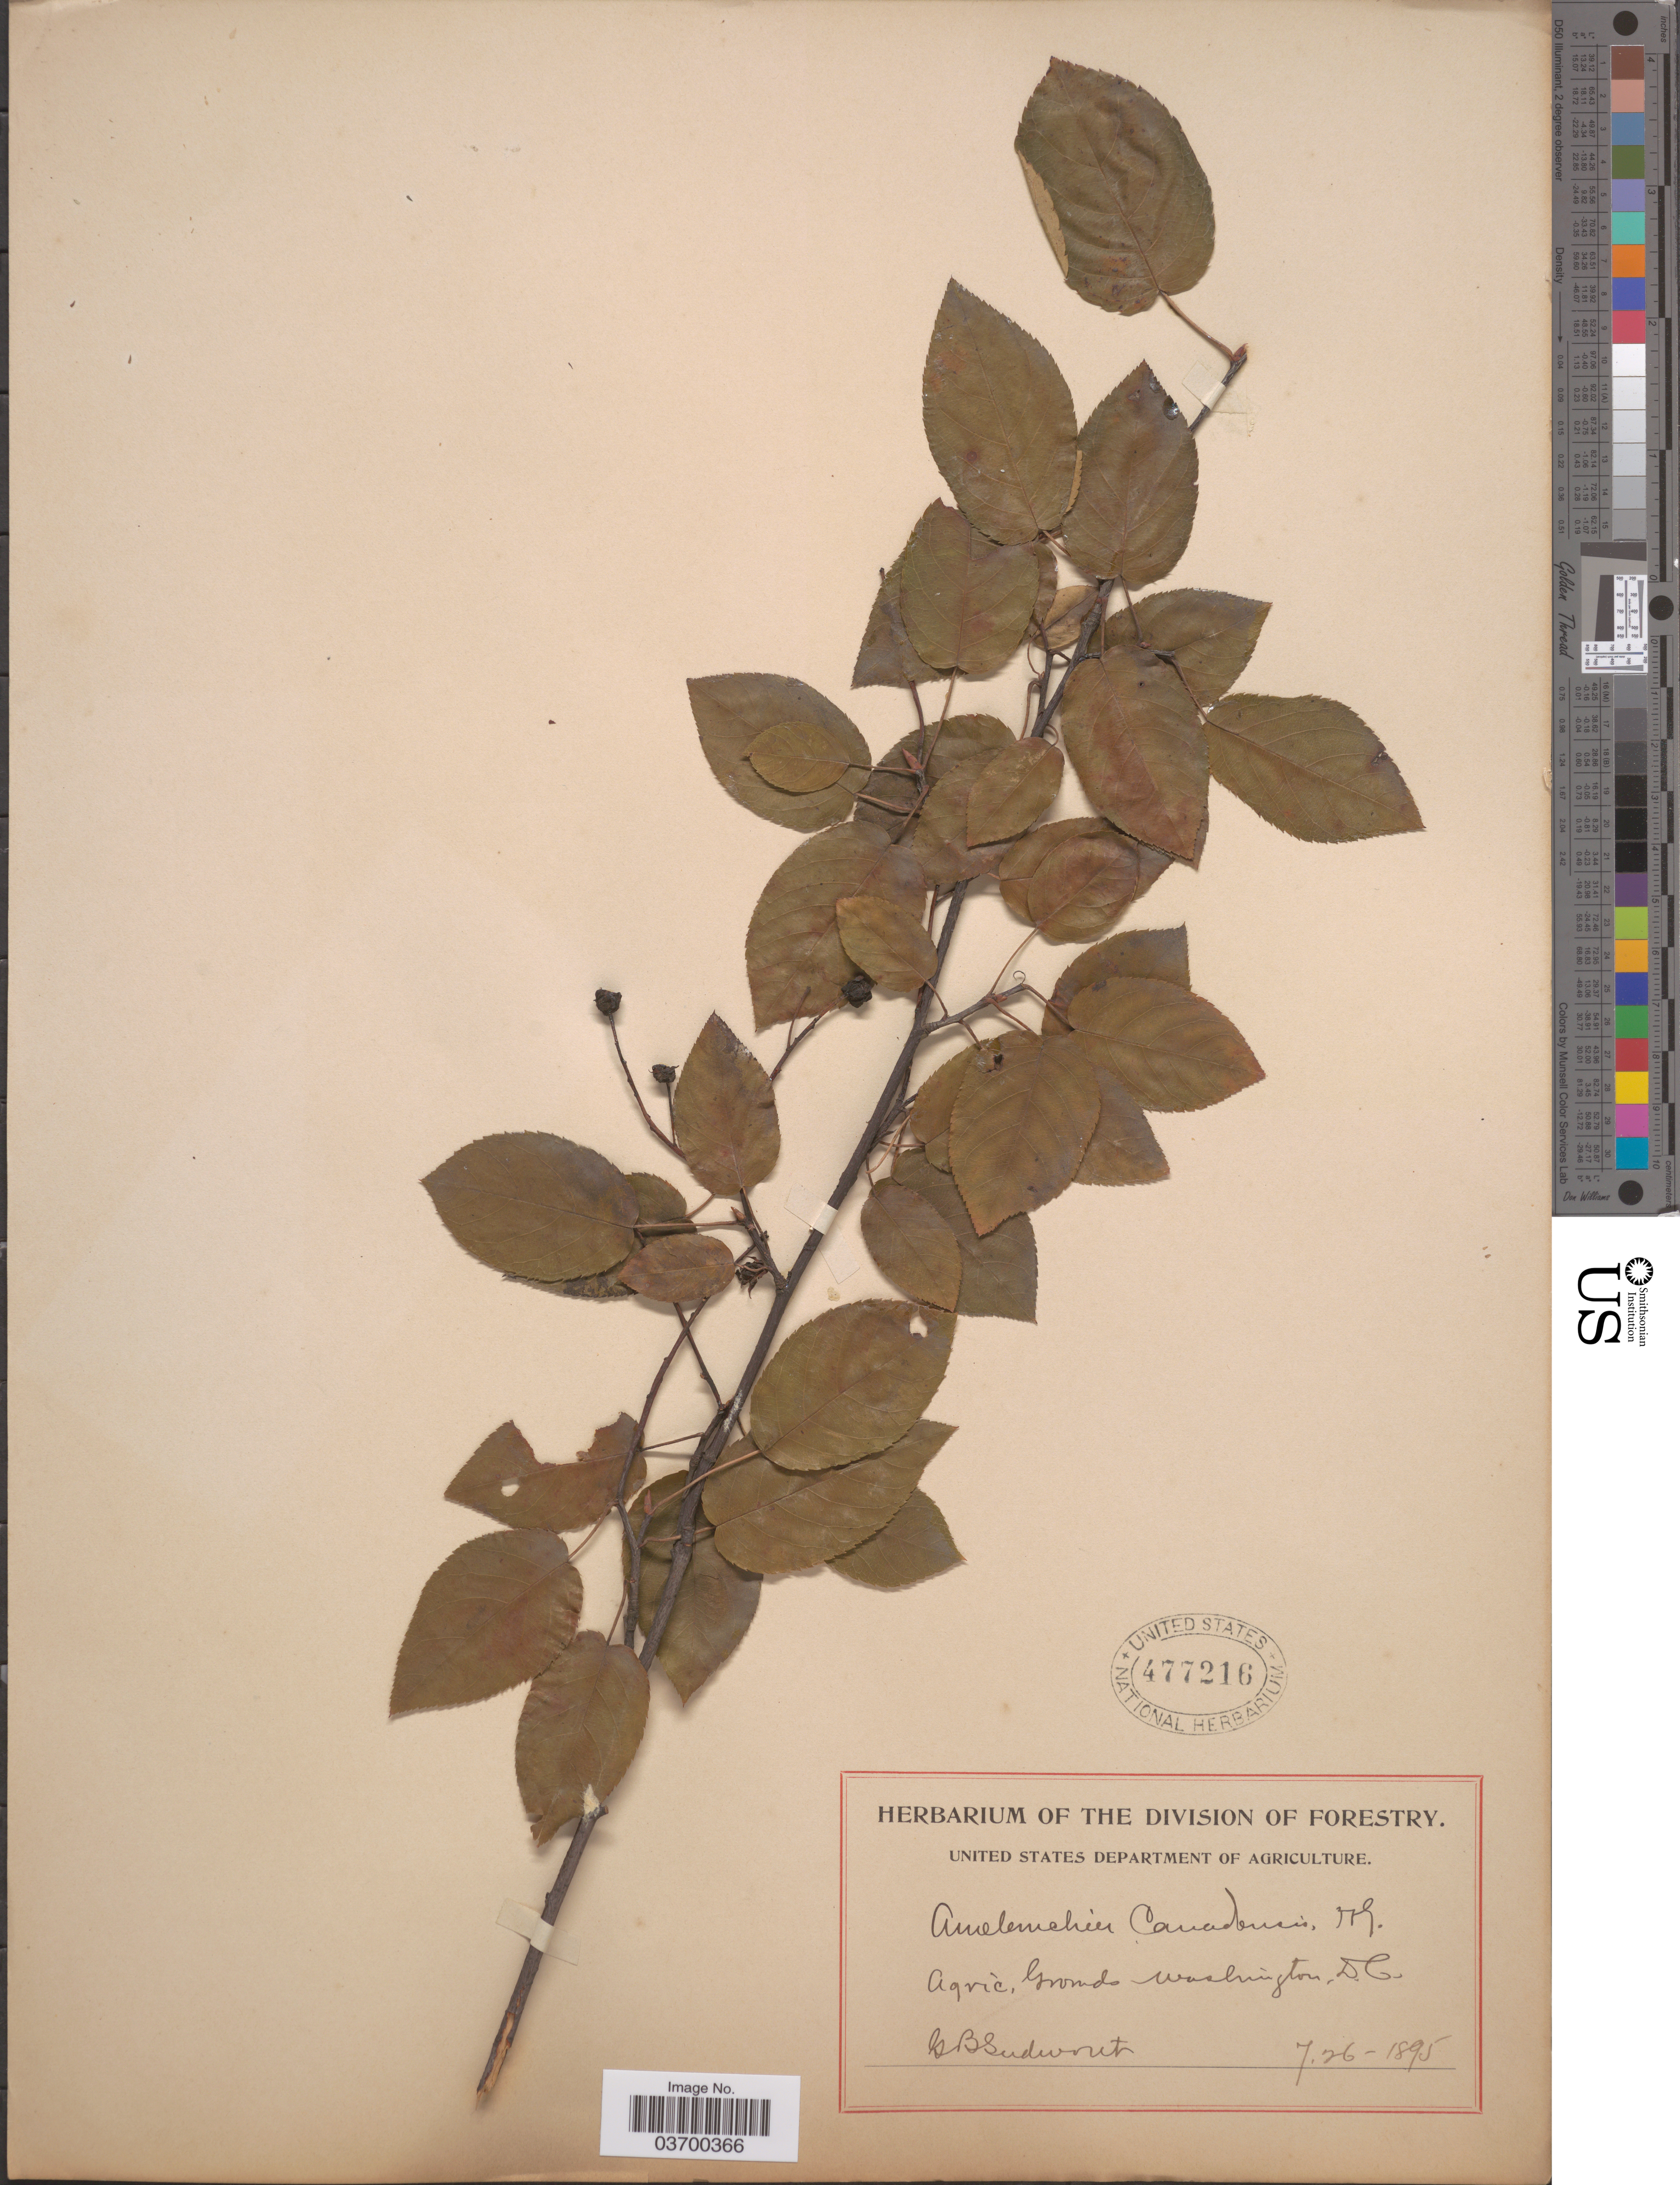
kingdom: Plantae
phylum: Tracheophyta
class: Magnoliopsida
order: Rosales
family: Rosaceae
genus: Amelanchier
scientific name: Amelanchier canadensis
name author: (L.) Medic.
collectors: G. B. Sudworth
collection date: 1895-07-26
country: United States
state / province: District of Columbia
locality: Agric. Grounds Washington D.C.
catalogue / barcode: US 477216